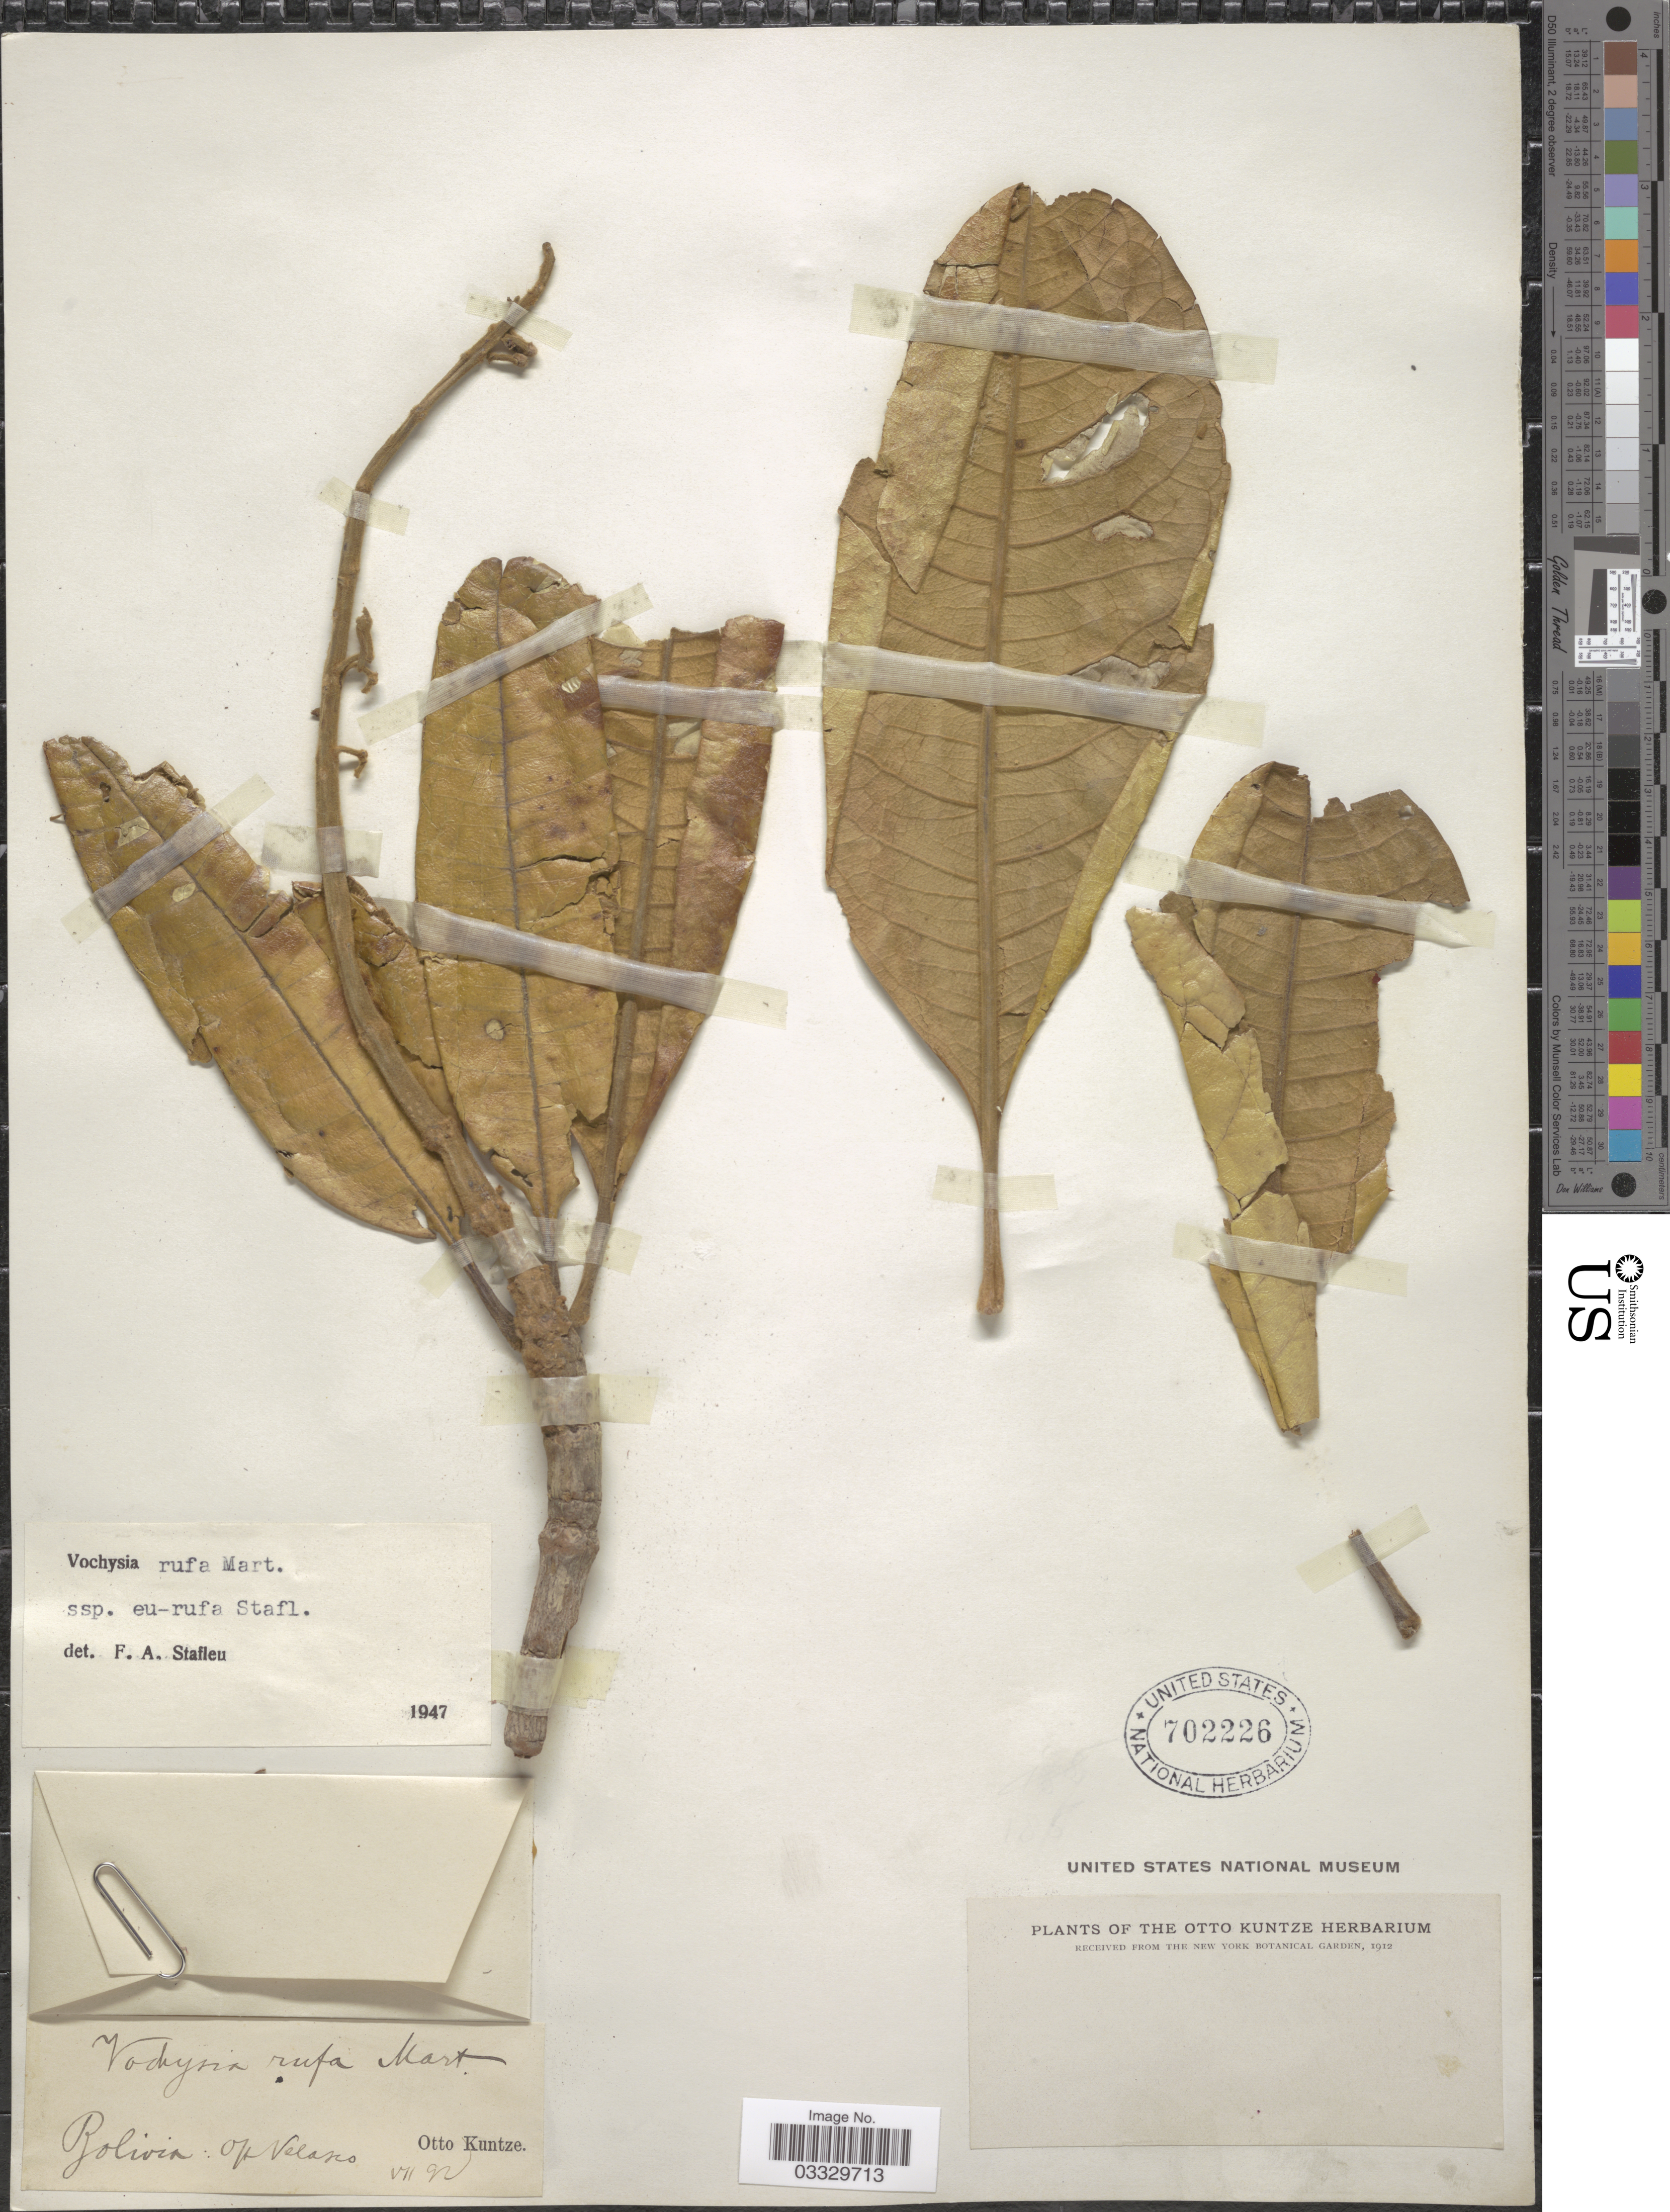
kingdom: Plantae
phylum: Tracheophyta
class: Magnoliopsida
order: Myrtales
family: Vochysiaceae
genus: Vochysia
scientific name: Vochysia rufa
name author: Mart.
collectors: C.E.O. Kuntze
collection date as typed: Transcribed d/m/y: /7/92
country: Bolivia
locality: Ost [interpreted] Velasco.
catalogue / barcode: US 702226